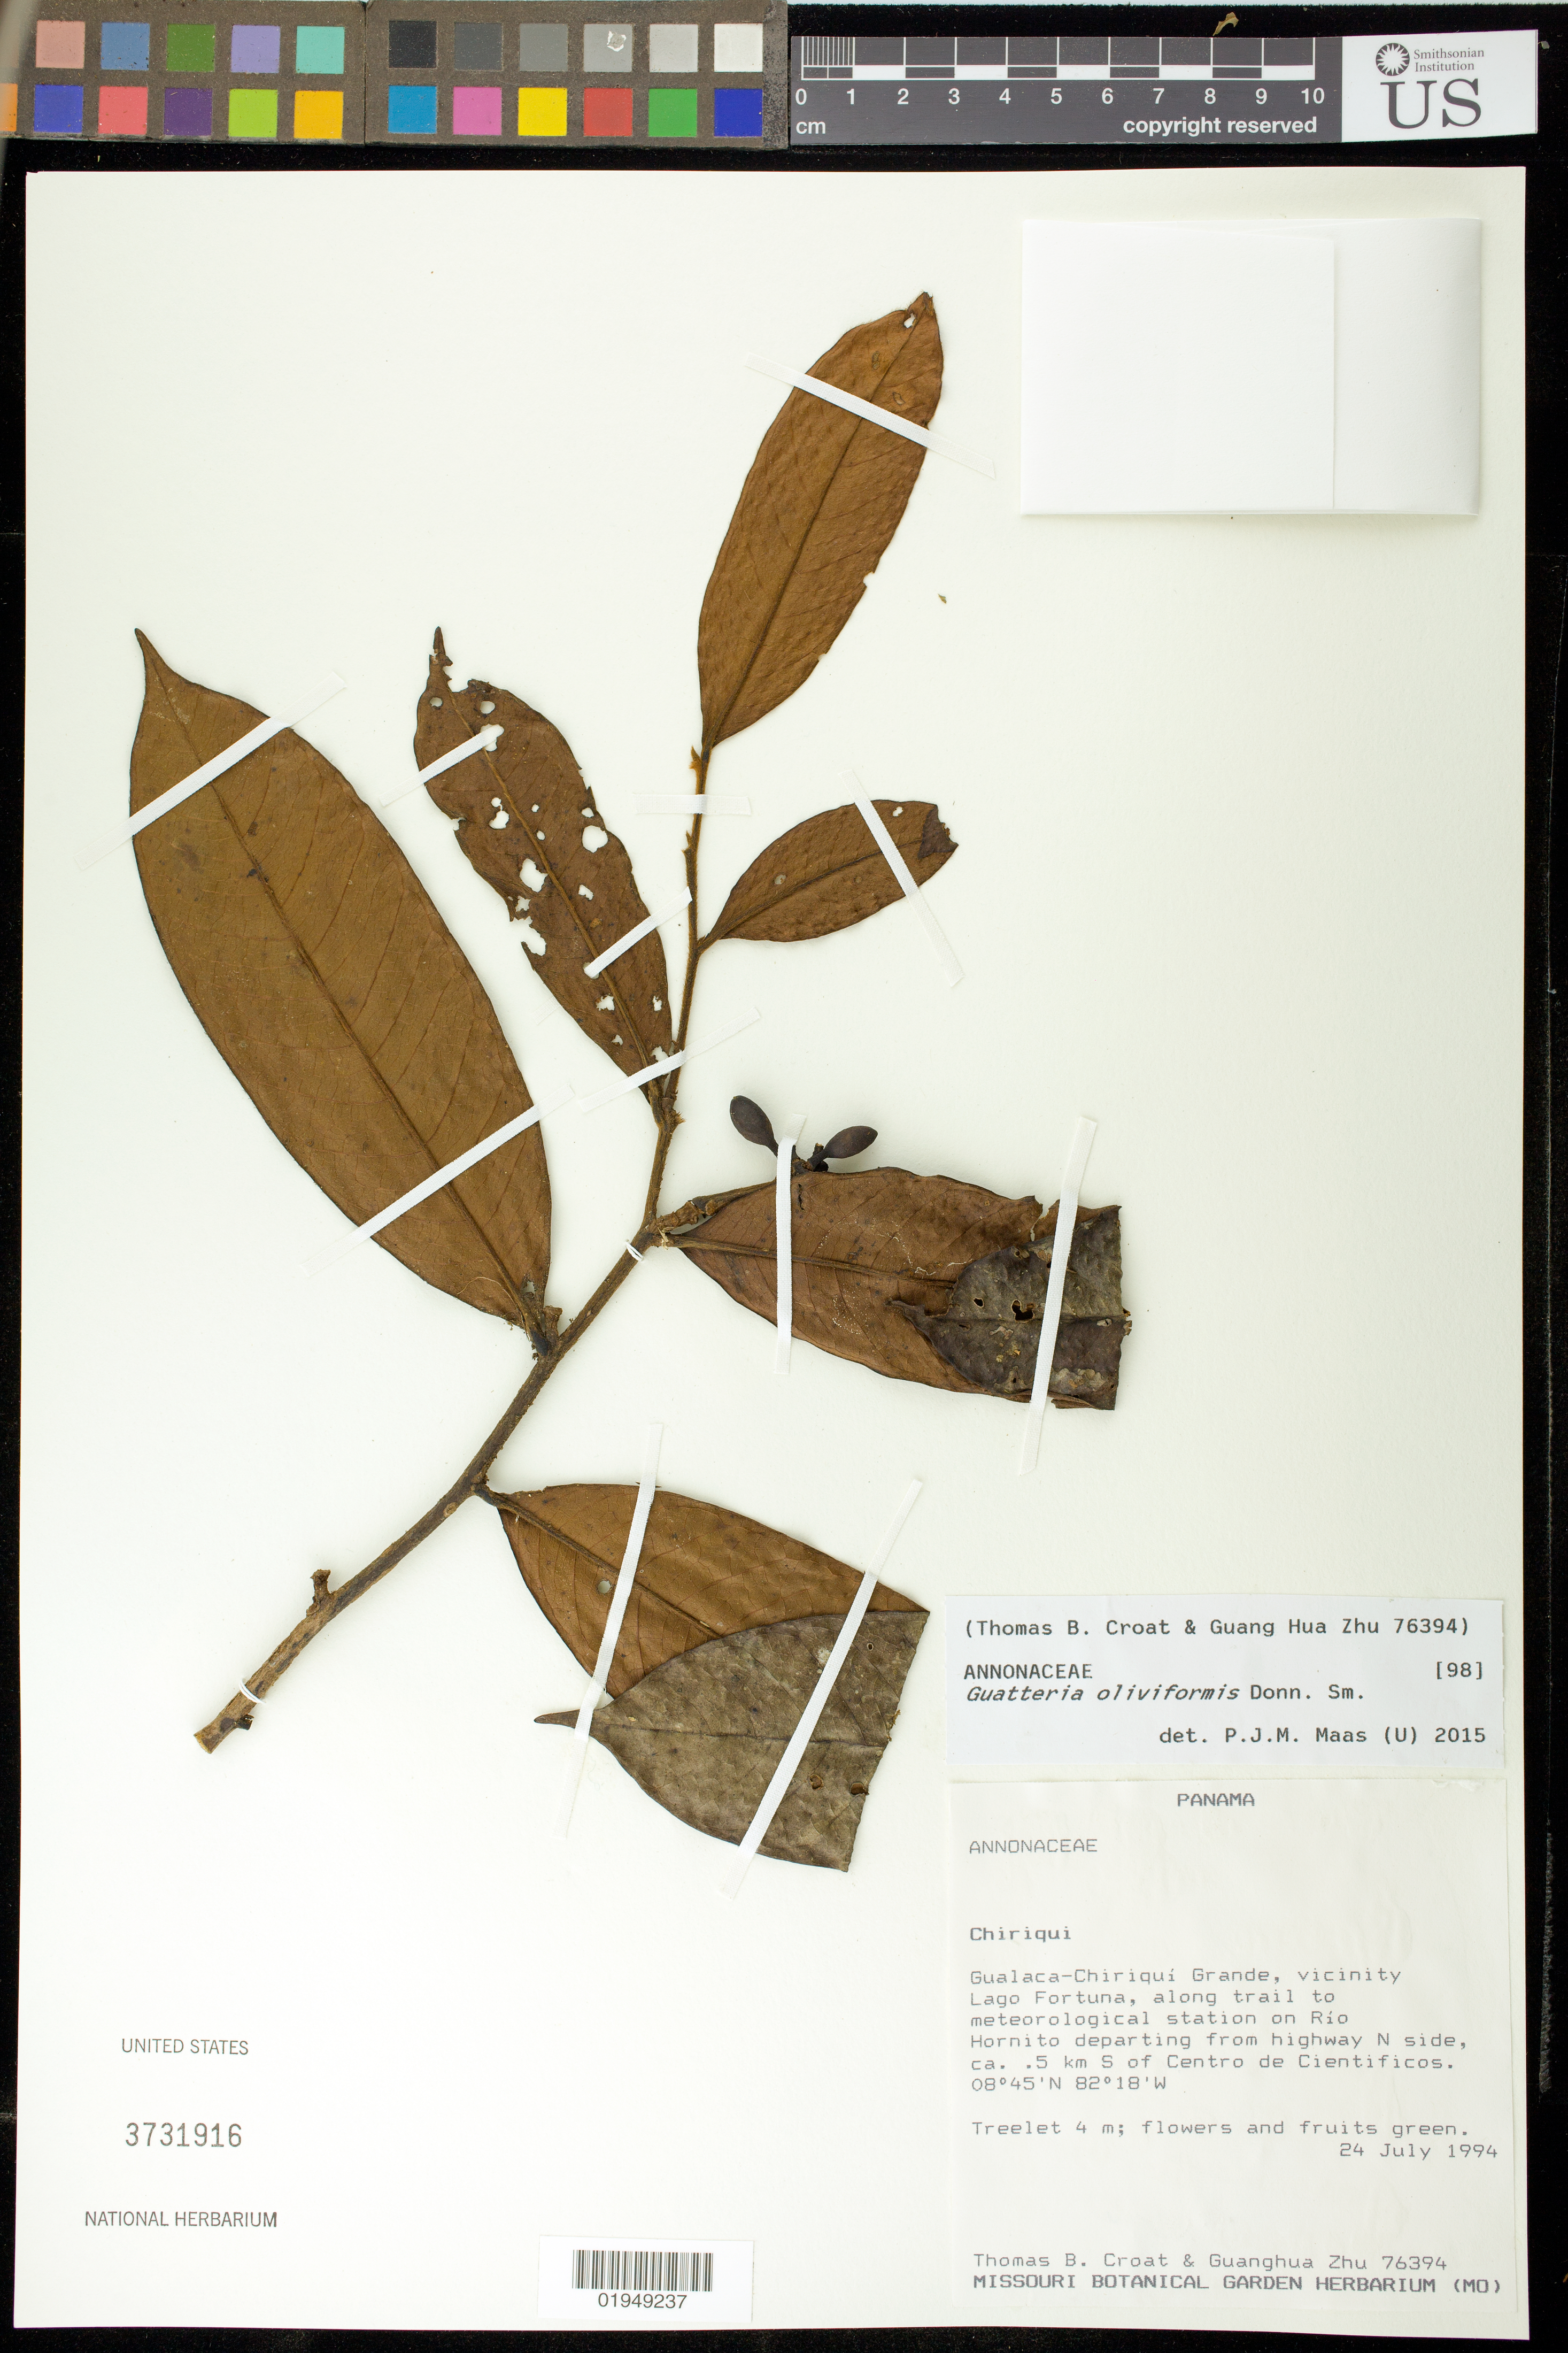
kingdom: Plantae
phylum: Tracheophyta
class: Magnoliopsida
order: Magnoliales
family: Annonaceae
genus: Guatteria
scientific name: Guatteria oliviformis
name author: Donn. Sm.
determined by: Maas, Paul J. M.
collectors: T. B. Croat & G. H. Zhu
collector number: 76394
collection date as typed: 24 Jul 1994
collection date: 1994-07-24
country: Panama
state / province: Chiriquí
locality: Gualaca-Chiriqui Grande, vicinity of Lago Fortuna, Trail to Meteorological Station on Rio Hornito departing from highway N side. ca. 0.5 km S of Centro de Cientificos.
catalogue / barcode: US 3731916